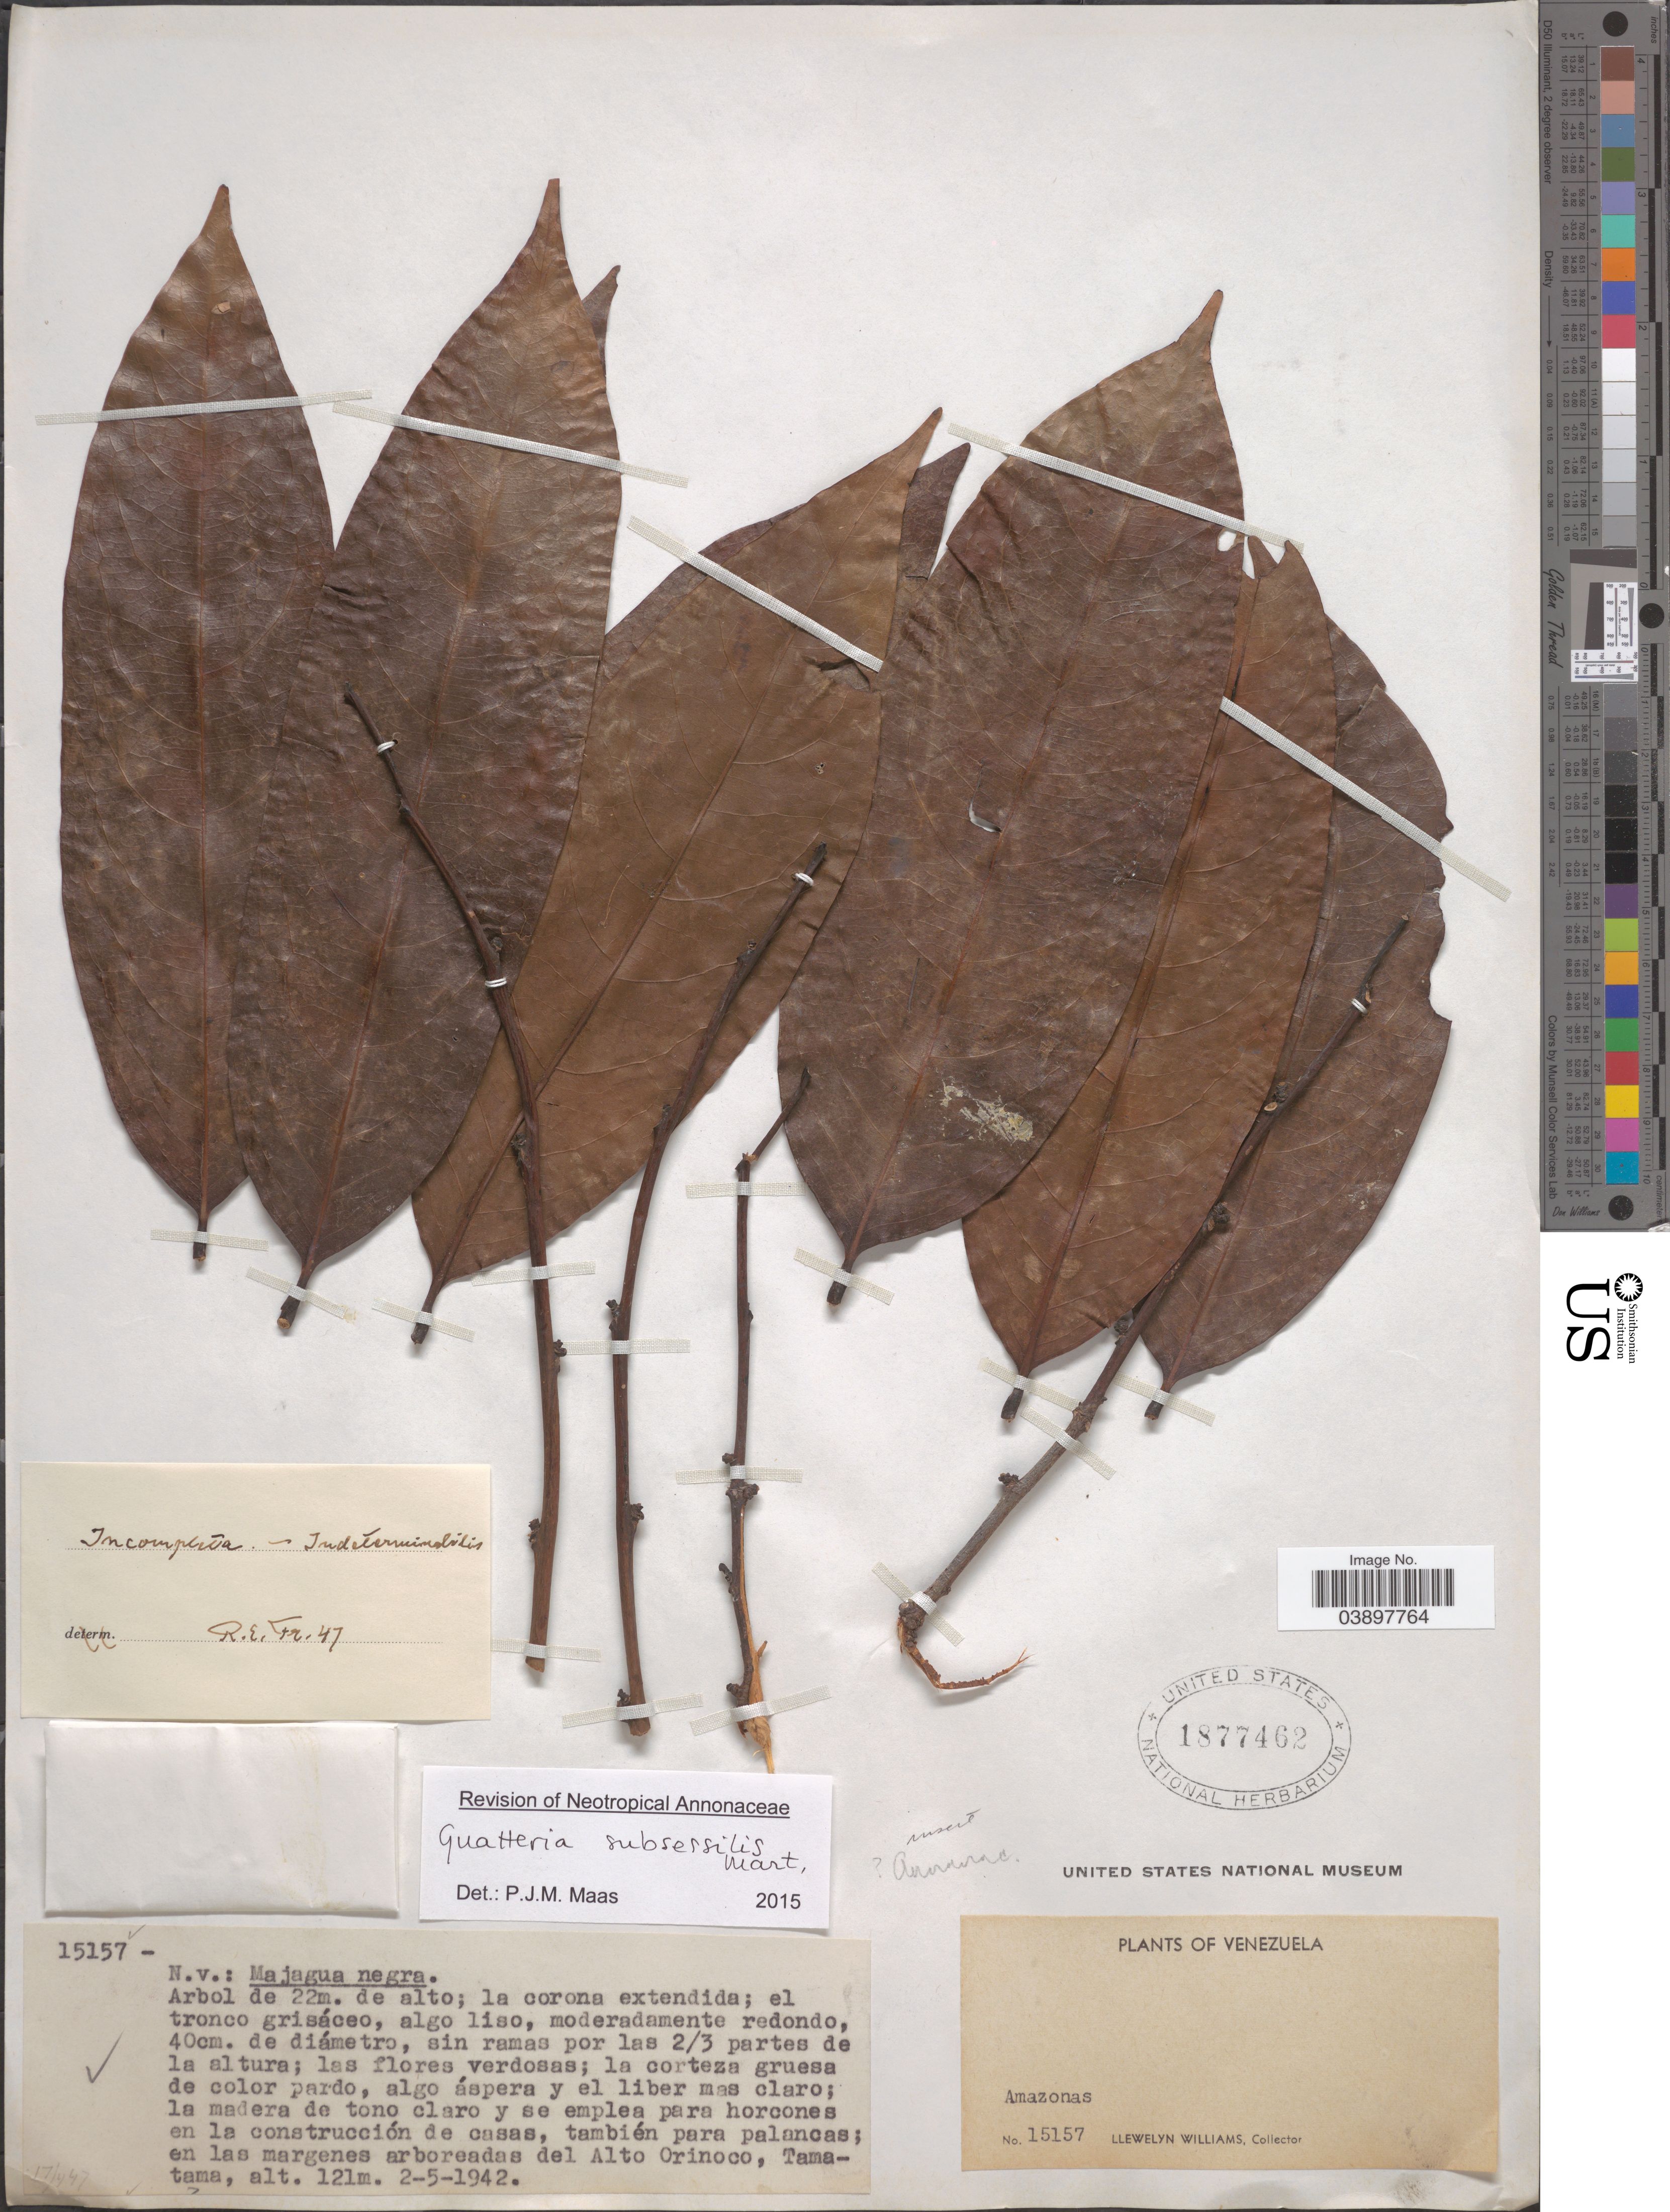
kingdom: Plantae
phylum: Tracheophyta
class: Magnoliopsida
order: Magnoliales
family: Annonaceae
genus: Guatteria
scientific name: Guatteria subsessilis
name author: Mart.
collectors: Ll. Williams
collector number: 15157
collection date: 1942-05-02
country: Venezuela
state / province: Amazonas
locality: En las margenes arboreadas del Alto Orinoco, Tamatama.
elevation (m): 121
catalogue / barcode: US 1877462